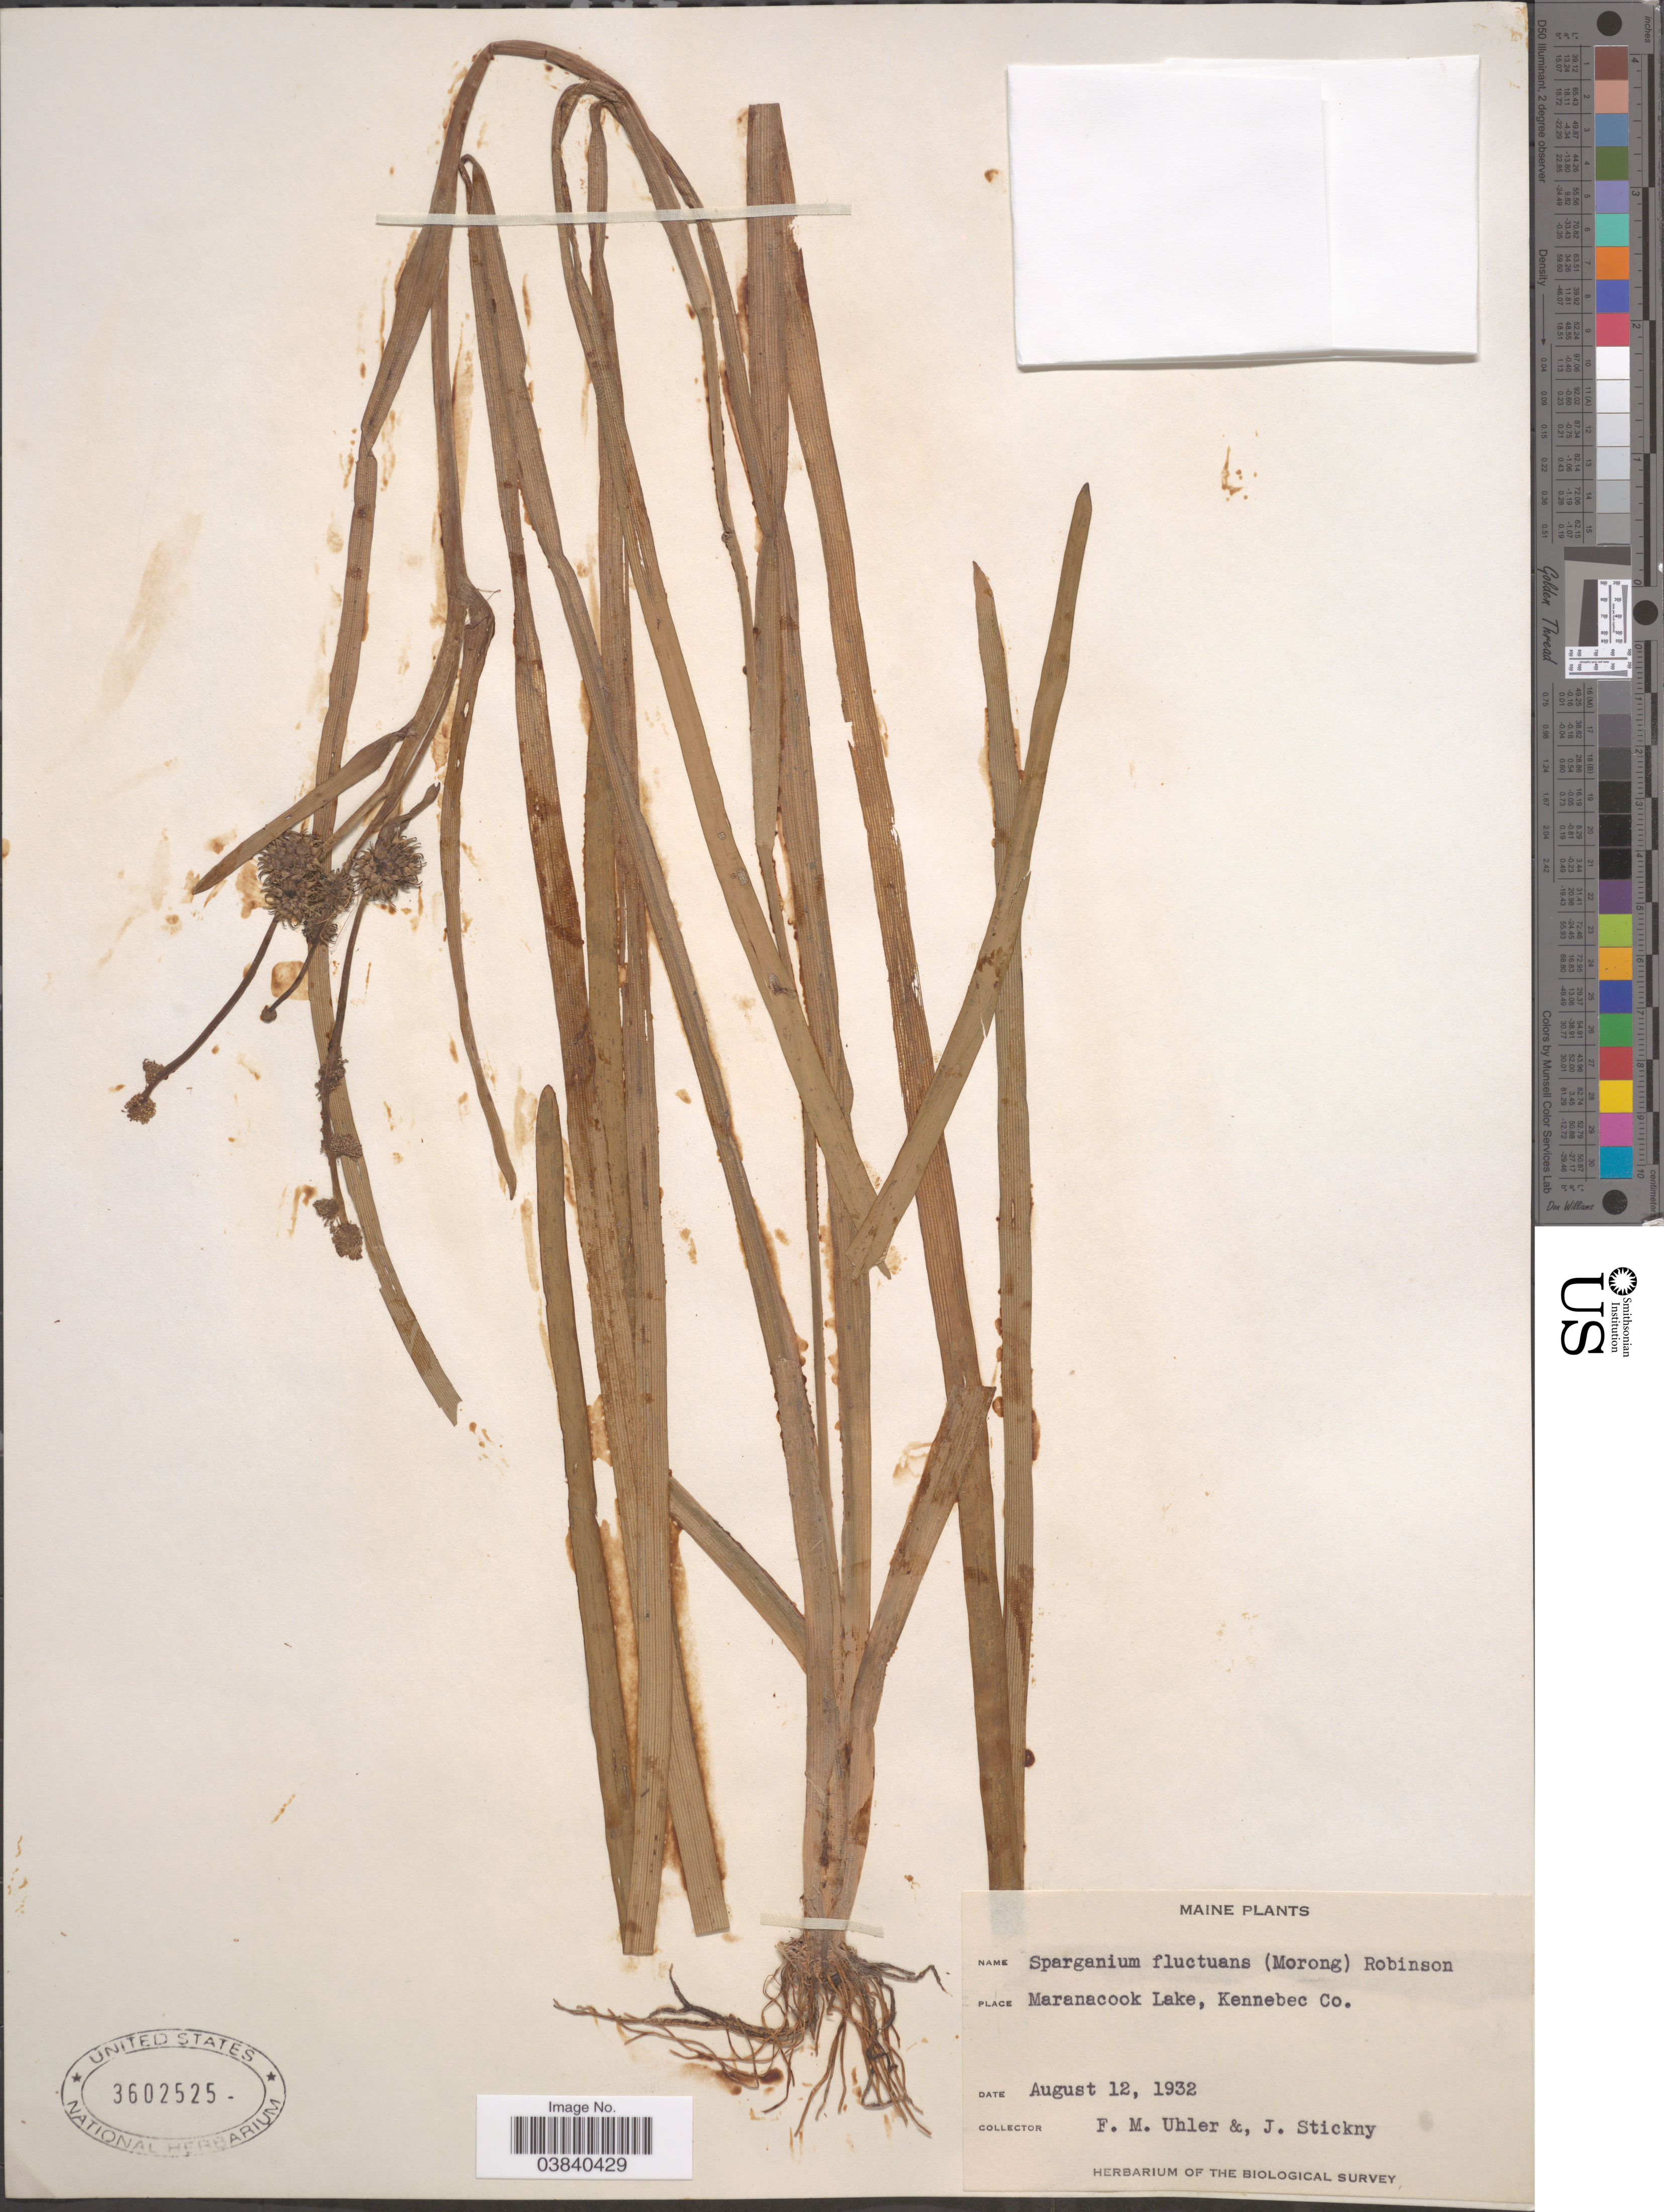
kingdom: Plantae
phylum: Tracheophyta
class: Liliopsida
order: Poales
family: Typhaceae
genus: Sparganium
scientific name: Sparganium fluctuans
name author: (Engelm.) B.L. Rob.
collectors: F. M. Uhler & J. Stickny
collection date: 1932-08-12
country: United States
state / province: Maine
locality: Maranacook Lake, Kennebec Co.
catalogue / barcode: US 3602525